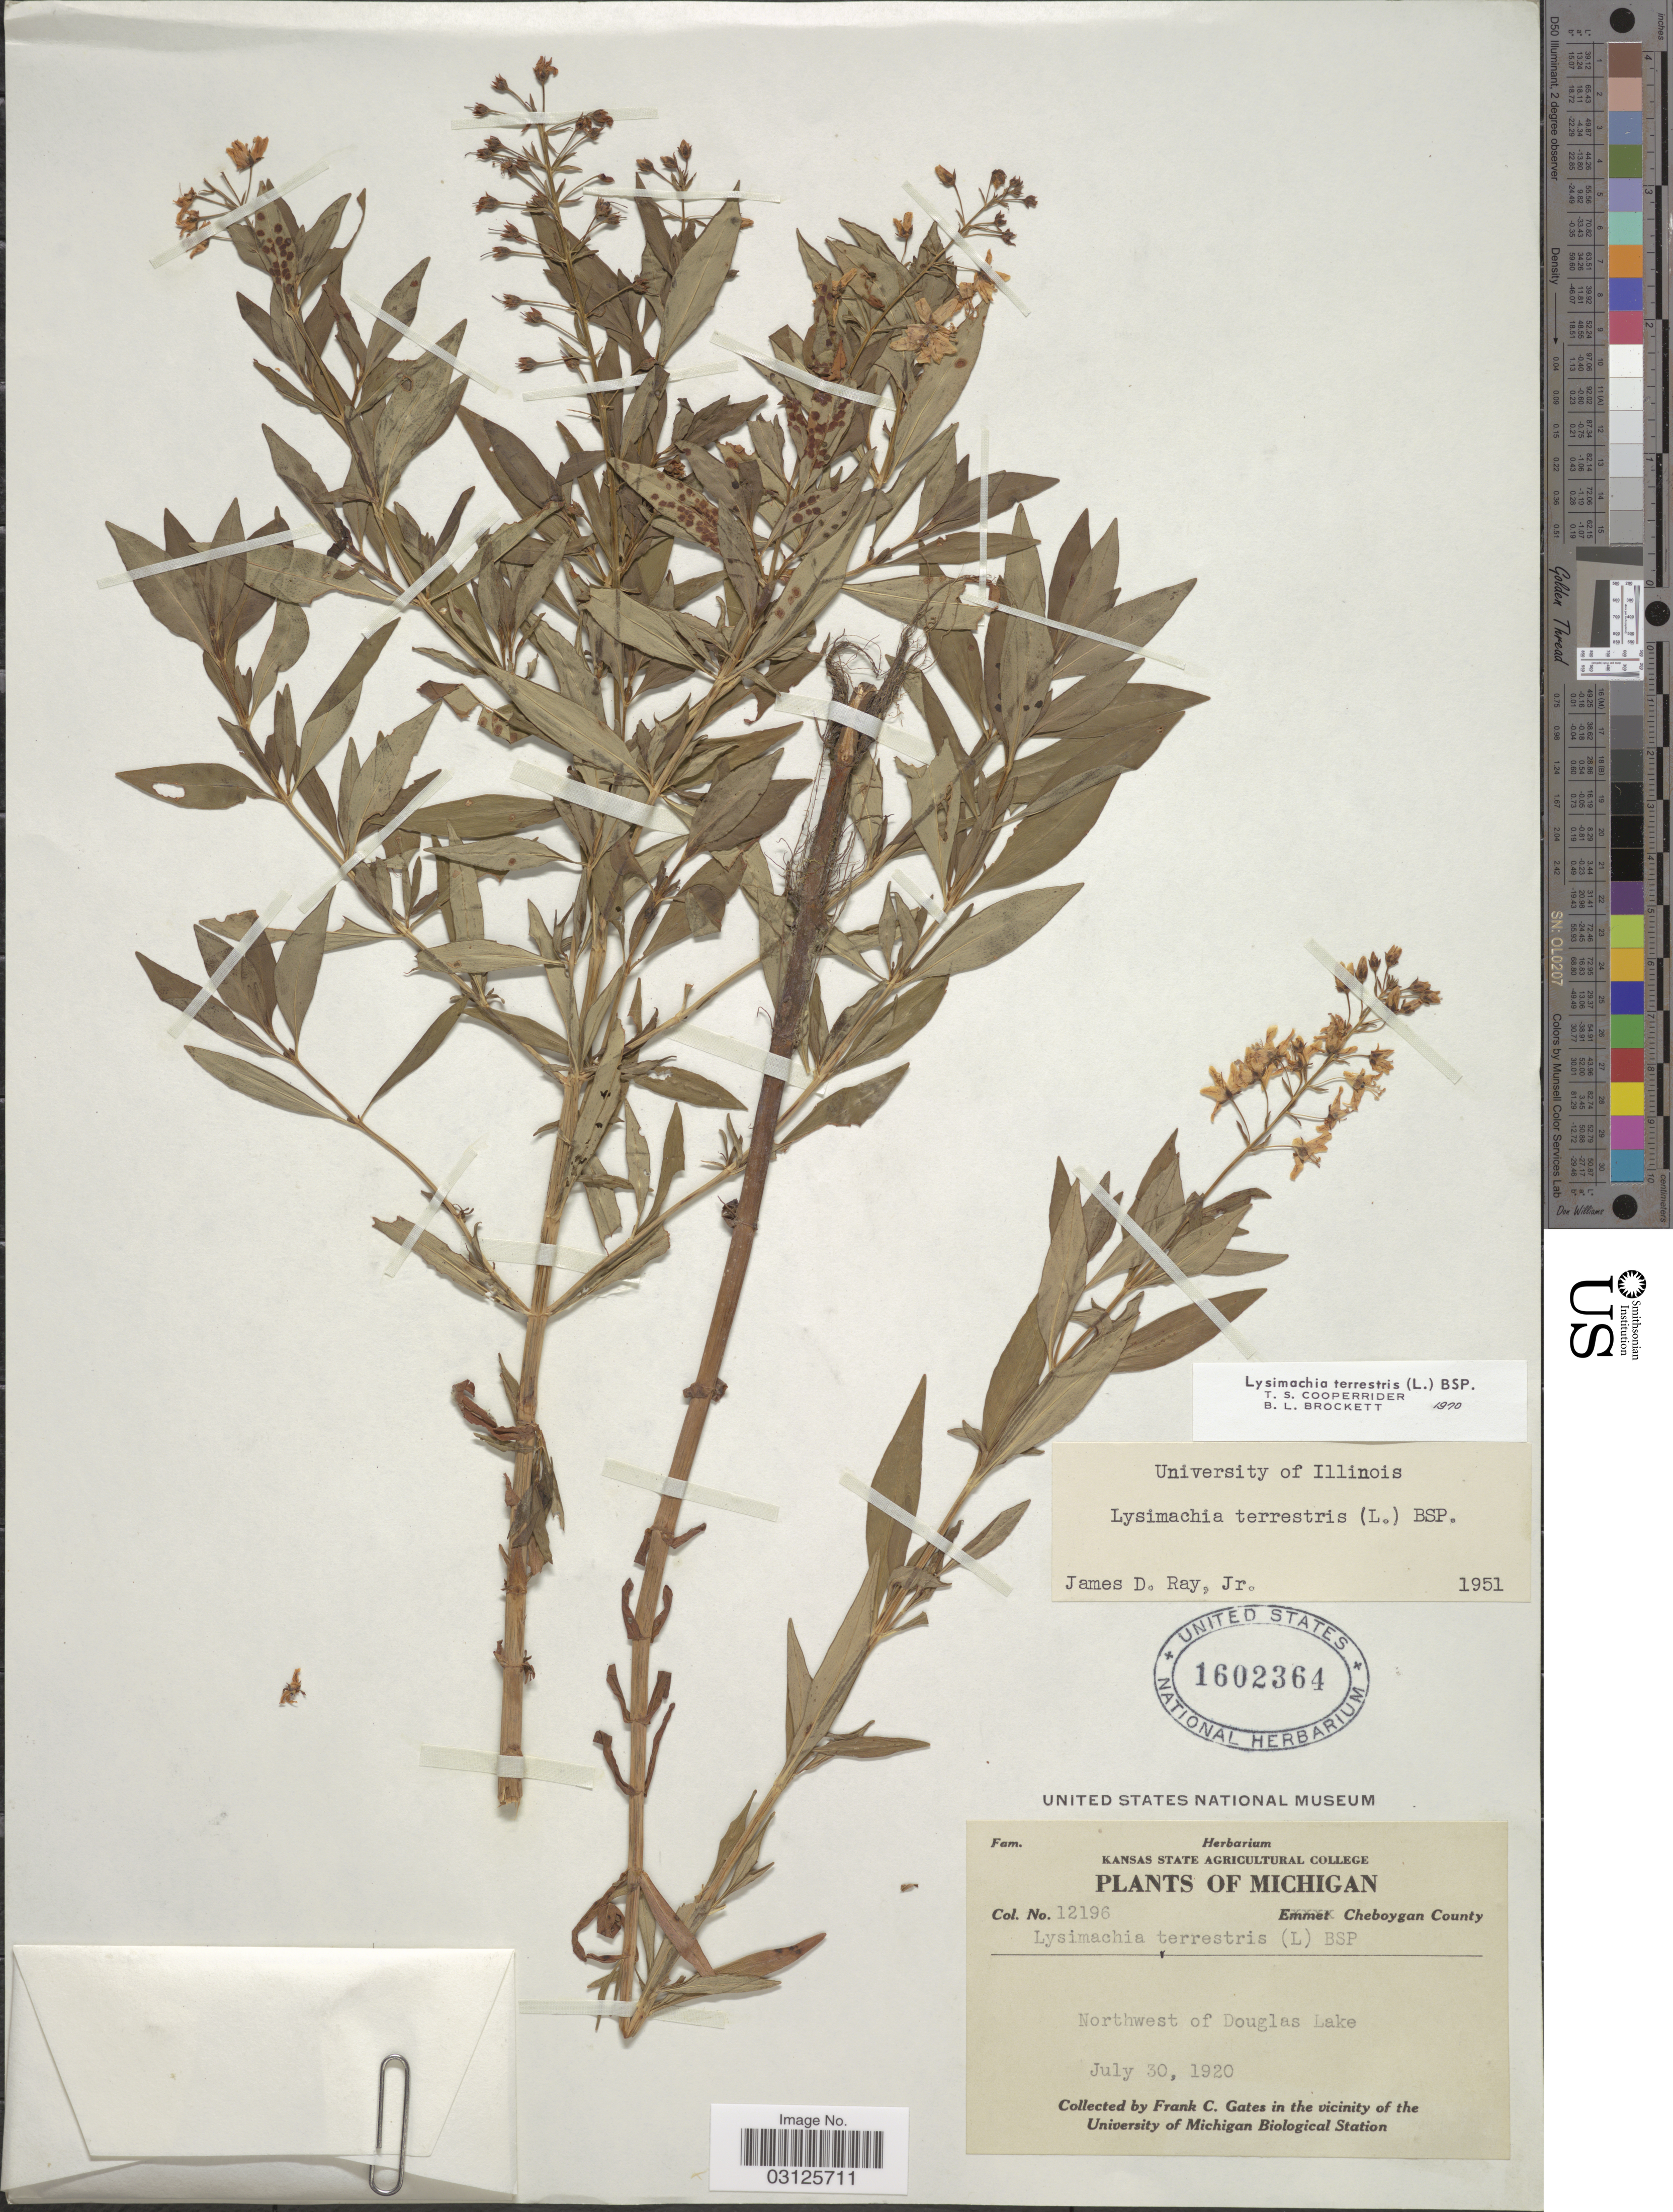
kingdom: Plantae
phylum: Tracheophyta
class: Magnoliopsida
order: Ericales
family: Primulaceae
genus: Lysimachia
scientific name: Lysimachia terrestris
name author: (L.) Britton, Stearns & Poggenb.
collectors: F. C. Gates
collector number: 12196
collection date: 1920-07-30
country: United States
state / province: Michigan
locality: Cheboygan County, Northwest of Douglas Lake.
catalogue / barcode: US 1602364